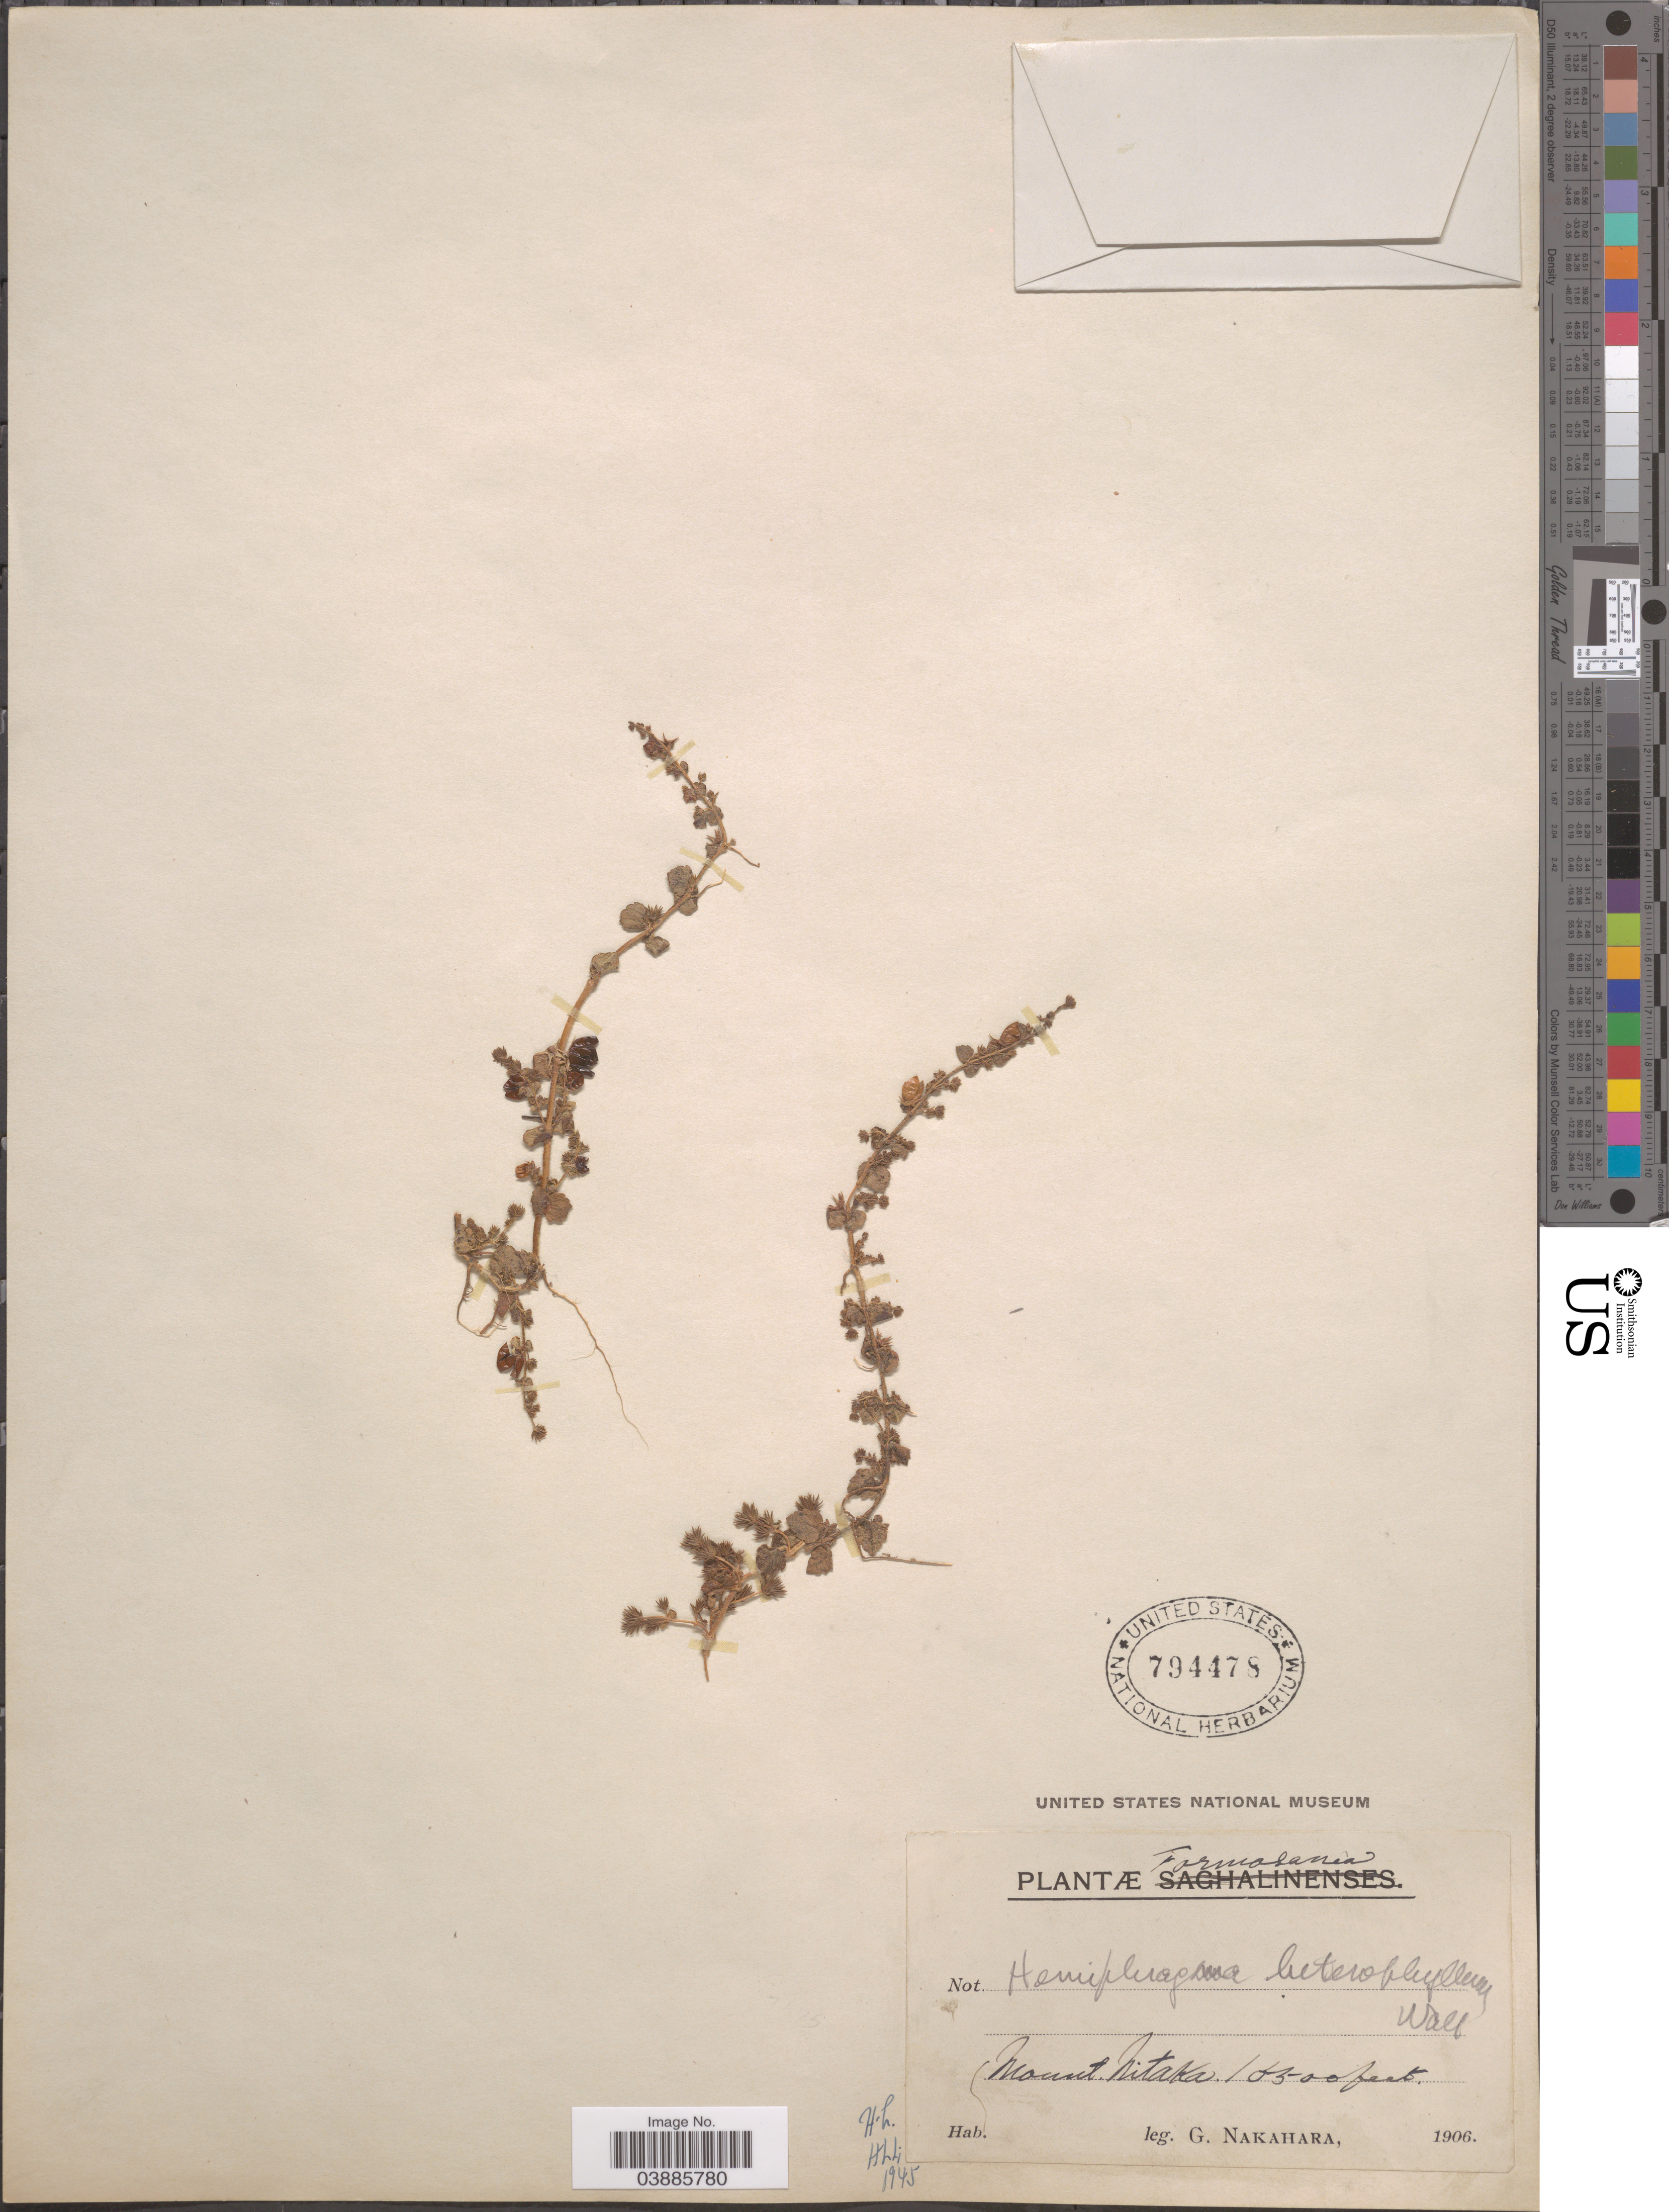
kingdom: Plantae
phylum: Tracheophyta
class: Magnoliopsida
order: Lamiales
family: Plantaginaceae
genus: Hemiphragma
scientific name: Hemiphragma heterophyllum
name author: Wall.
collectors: G. Nakahara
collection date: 1906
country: Taiwan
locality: Formosania. Mount. Nitaka.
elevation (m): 4724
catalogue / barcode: US 794478